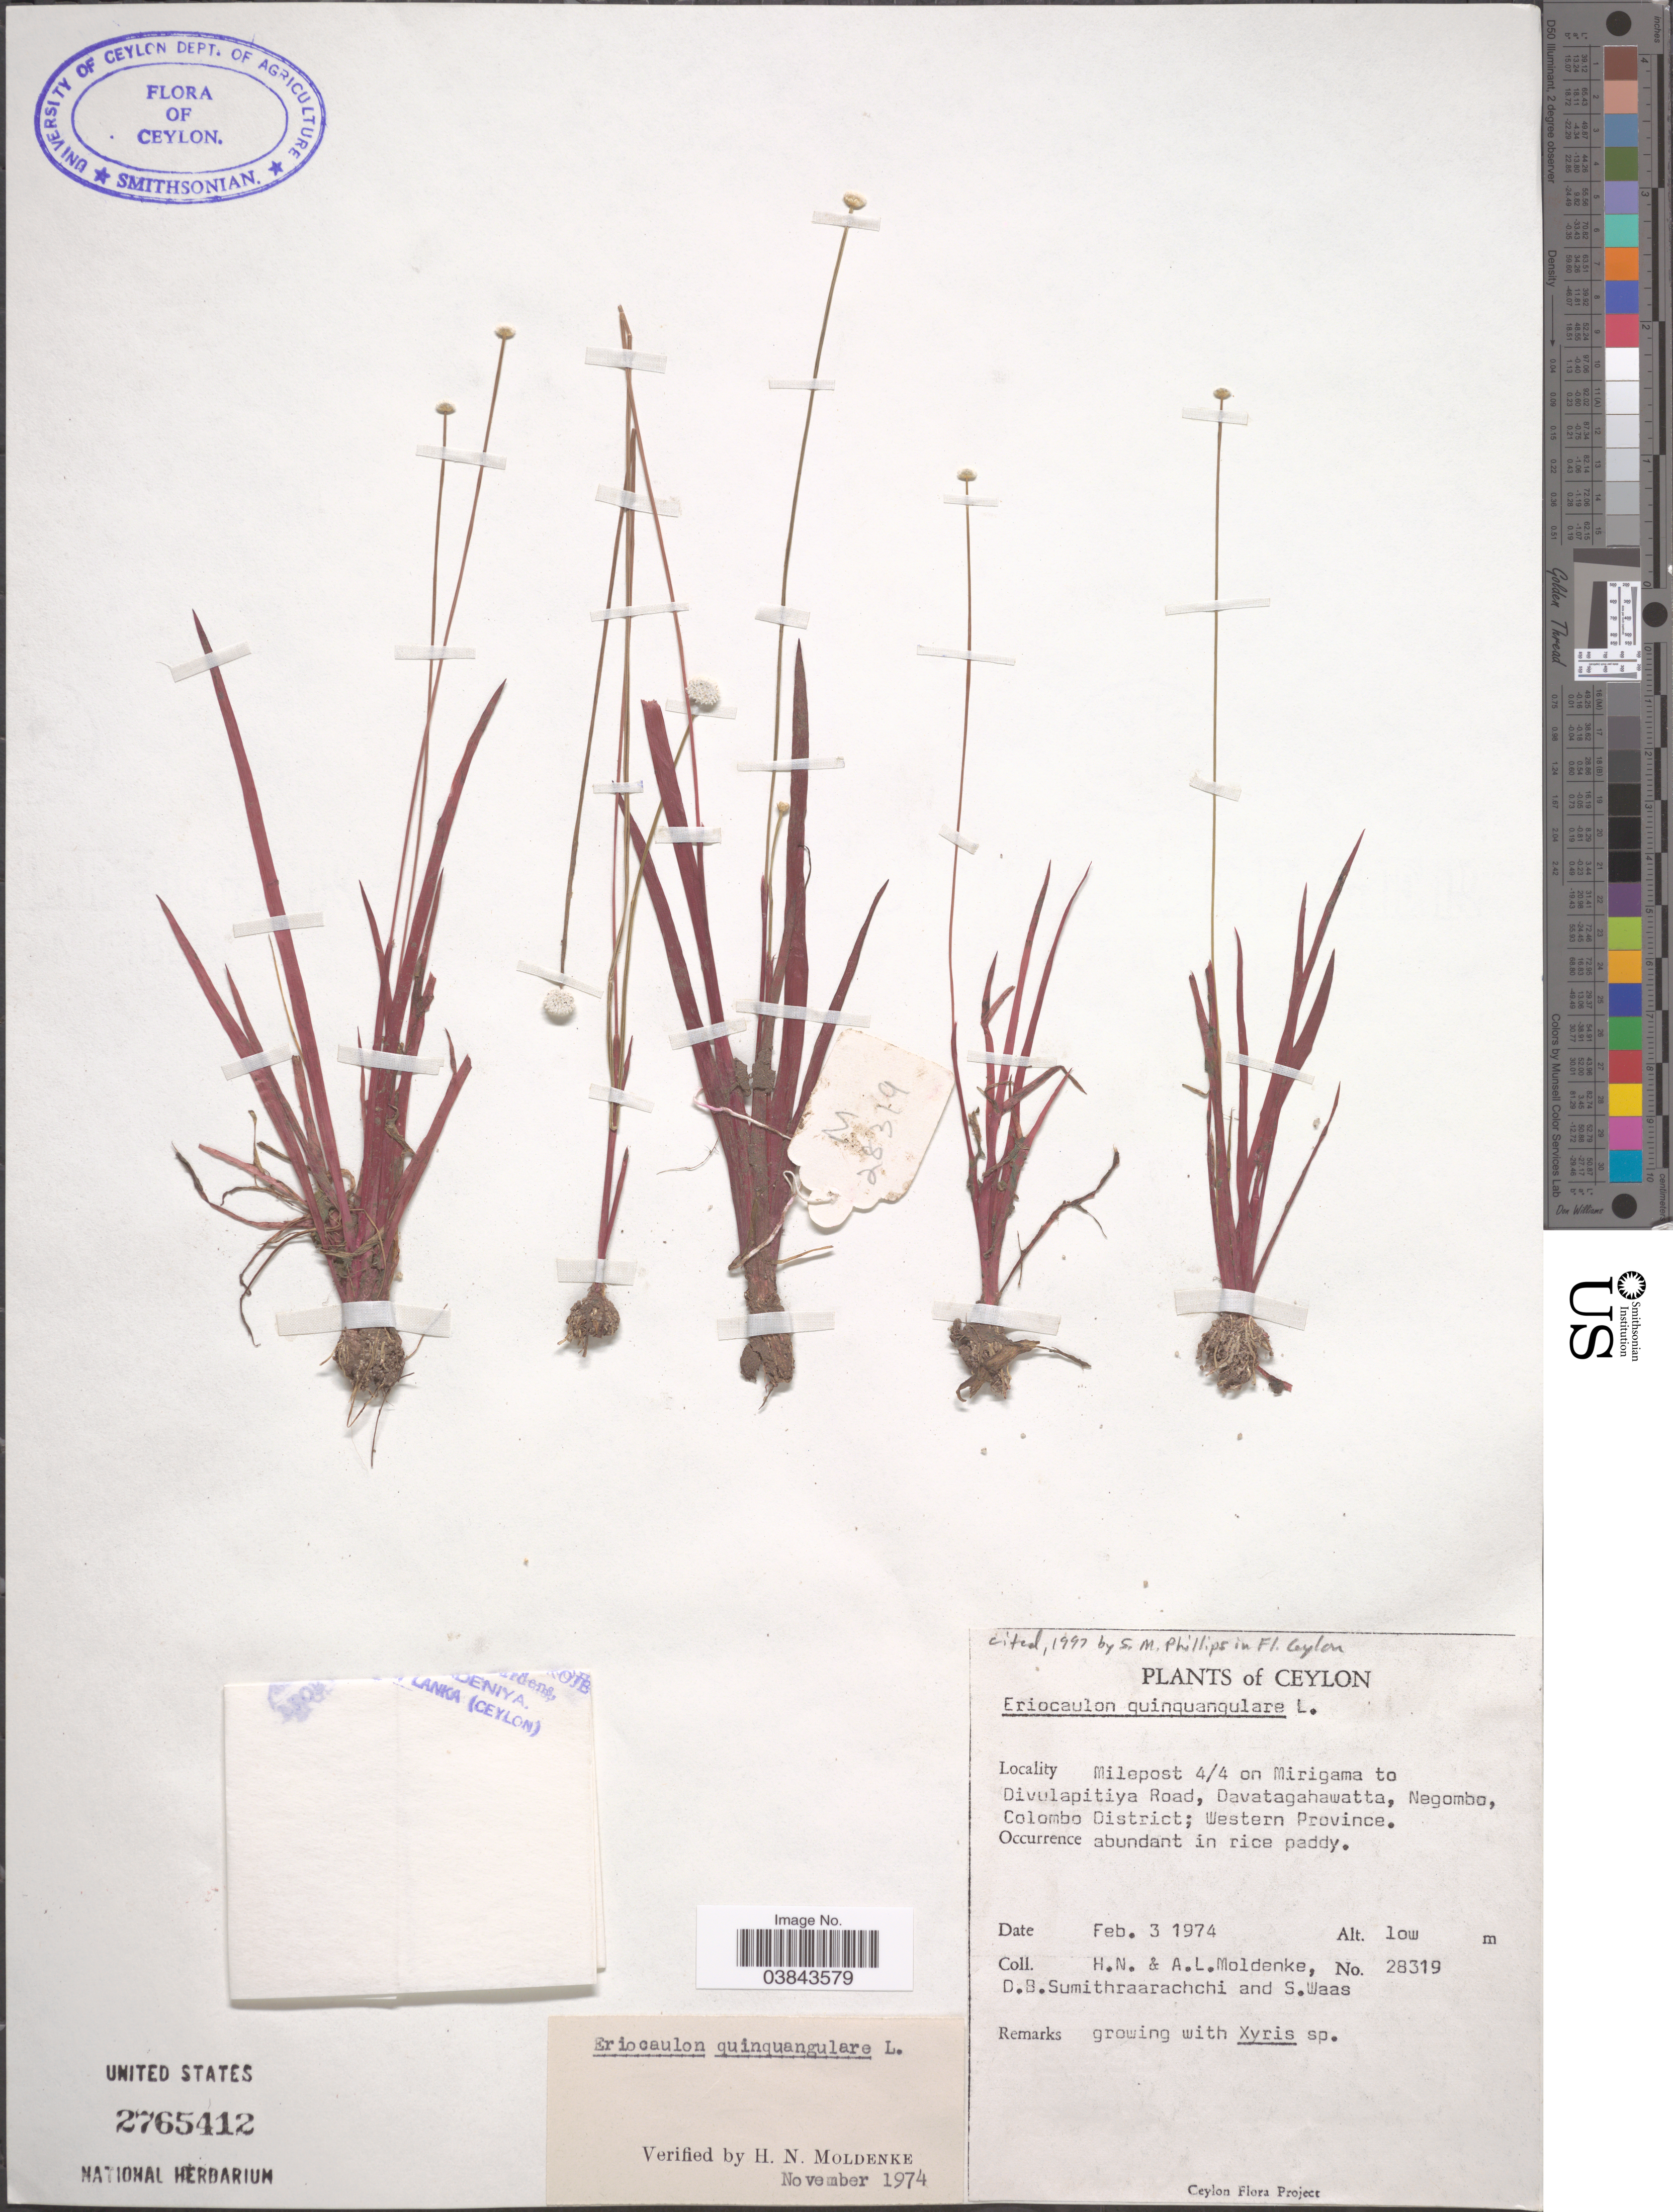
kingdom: Plantae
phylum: Tracheophyta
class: Liliopsida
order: Poales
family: Eriocaulaceae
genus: Eriocaulon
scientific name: Eriocaulon quinquangulare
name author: L.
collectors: H. N. Moldenke, A. L. Moldenke, D. B. Sumithraarachchi & S. Waas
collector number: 28319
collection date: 1974-02-03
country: Sri Lanka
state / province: Western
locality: Ceylon. Milepost 4/4 on Mirigama to Divulapitiya Road, Davatagahawatta, Negombo, Colombo District.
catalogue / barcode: US 2765412